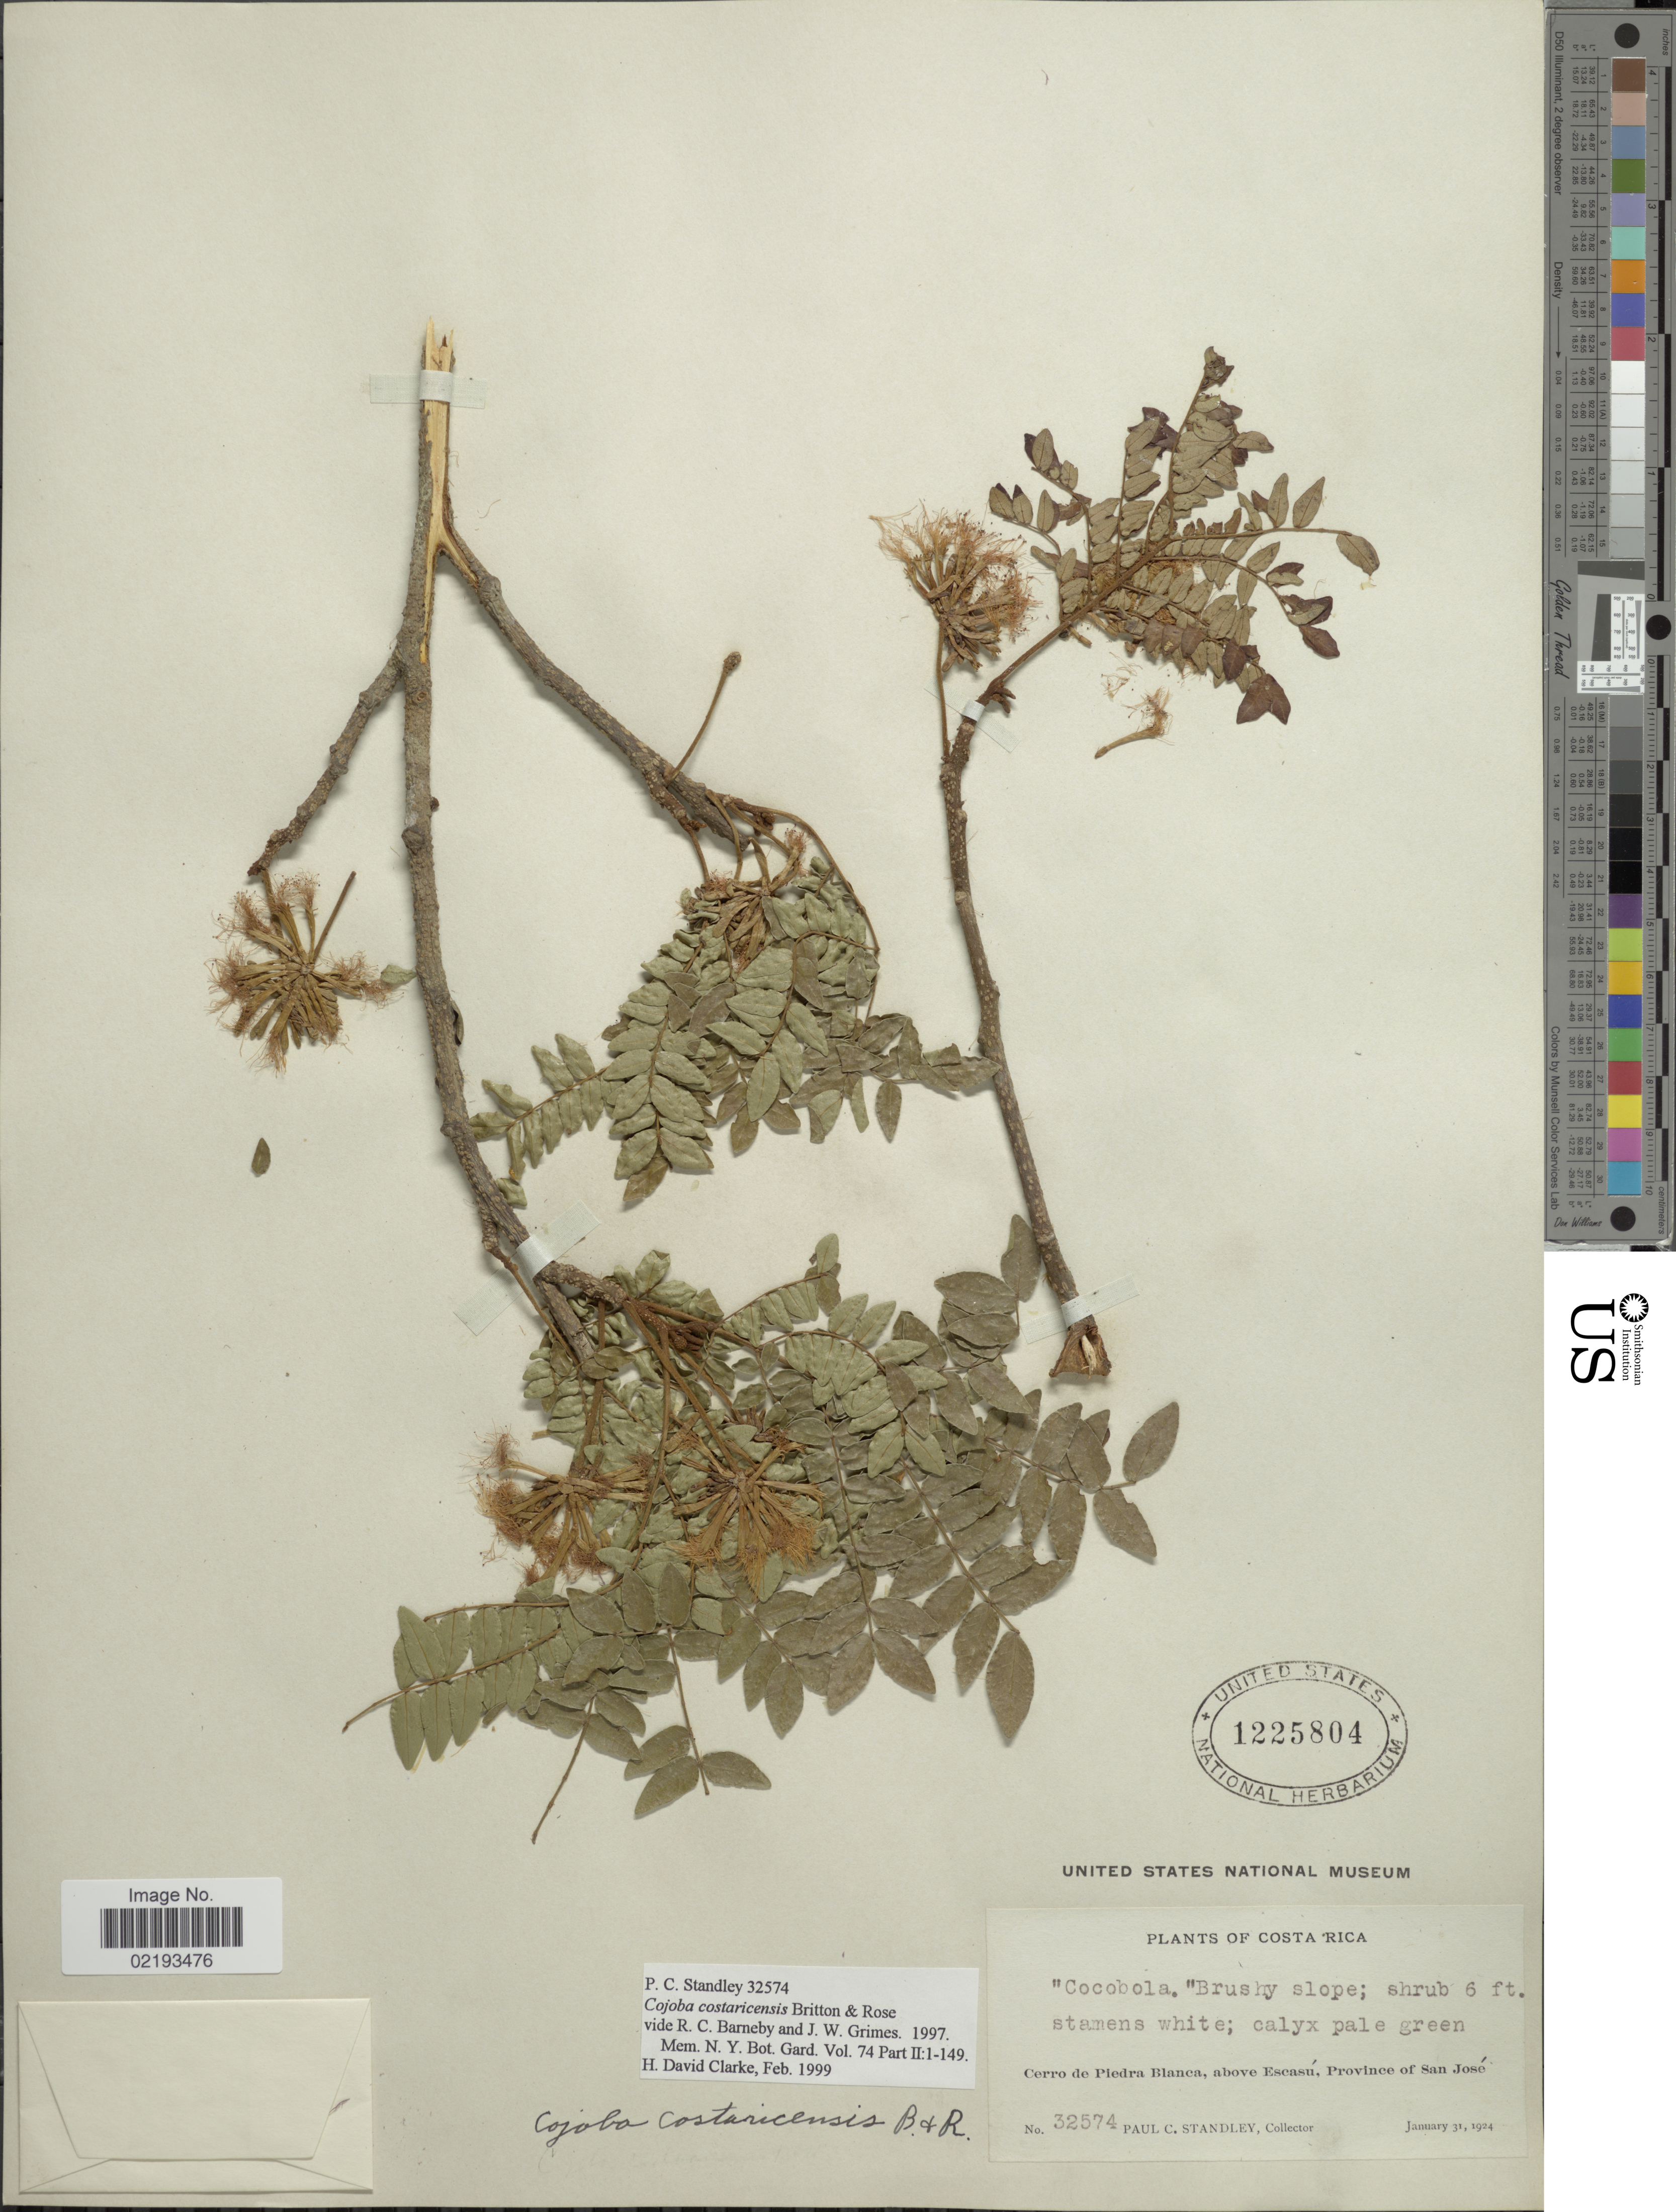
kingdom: Plantae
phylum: Tracheophyta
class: Magnoliopsida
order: Fabales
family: Fabaceae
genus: Cojoba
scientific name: Cojoba costaricensis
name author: Britton & Rose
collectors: P. C. Standley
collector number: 32574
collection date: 1924-01-31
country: Costa Rica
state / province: San José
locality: Cerro de Piedra Blanca, above Escasú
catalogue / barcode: US 1225804